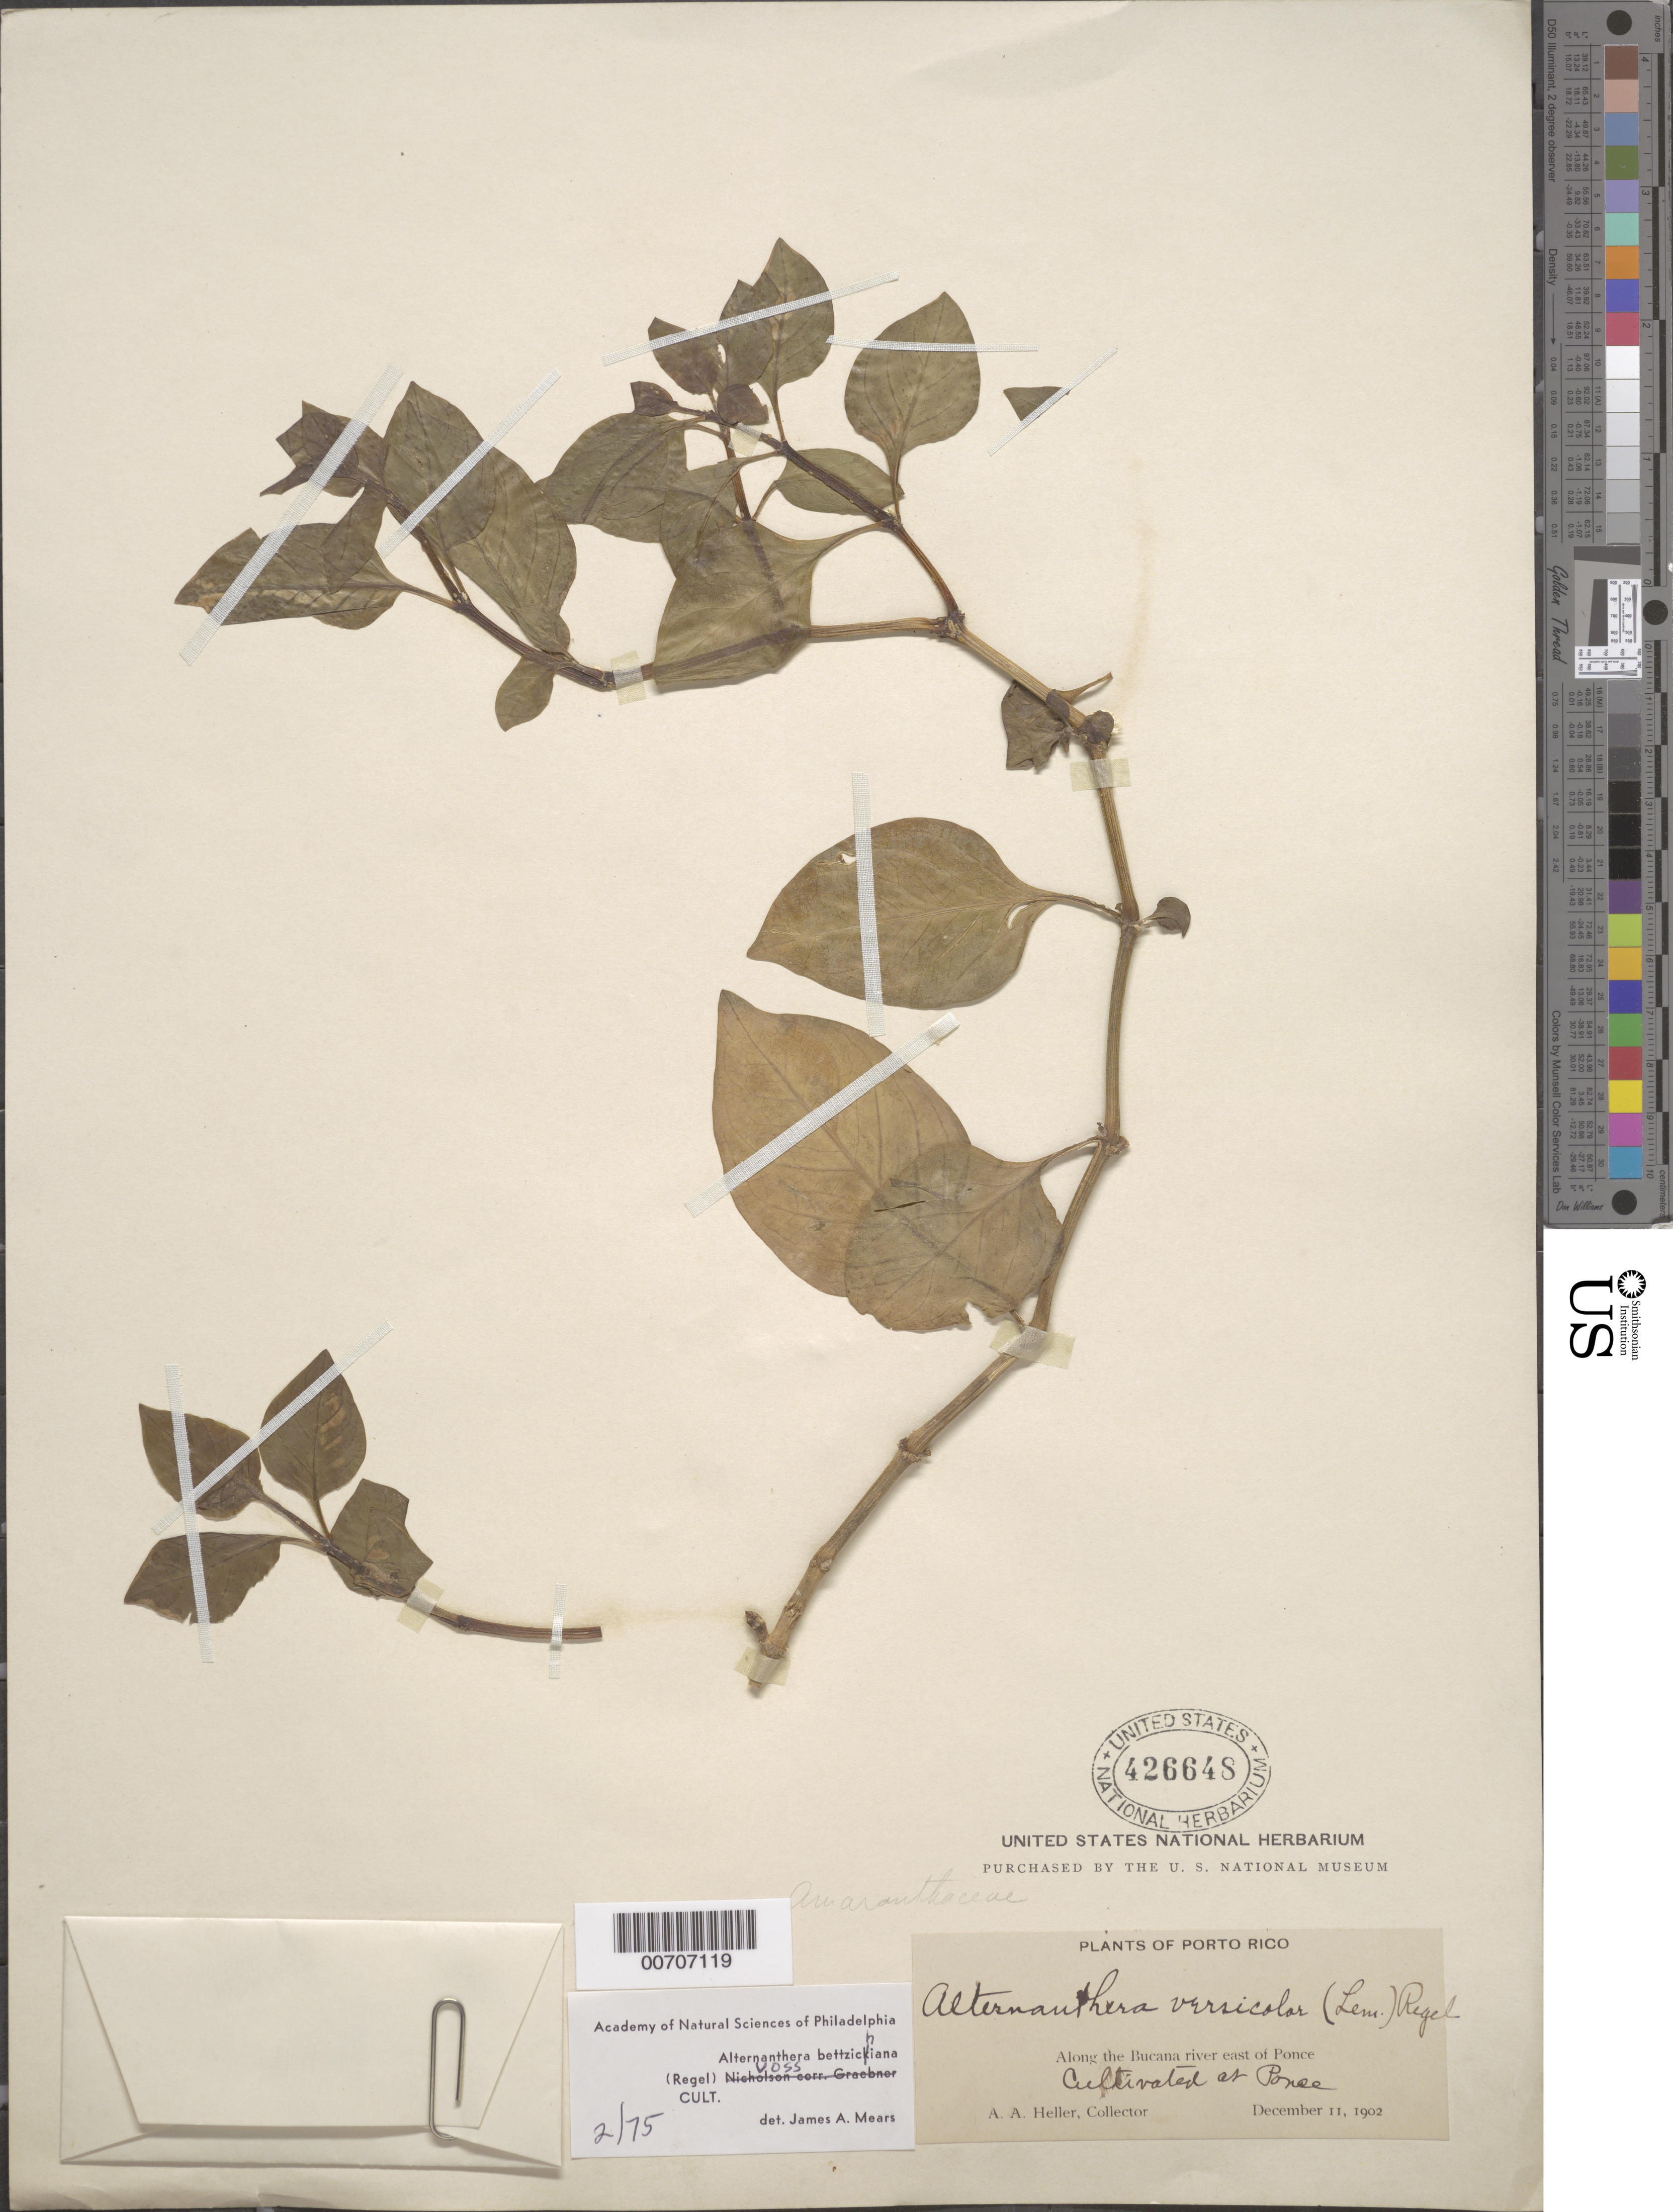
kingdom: Plantae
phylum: Tracheophyta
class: Magnoliopsida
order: Caryophyllales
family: Amaranthaceae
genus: Alternanthera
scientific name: Alternanthera bettzickiana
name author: (Regel) G. Nicholson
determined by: Mears, J. A., (PH), Academy of Natural Sciences of Philadelphia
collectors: A. A. Heller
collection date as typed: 11 Dec 1902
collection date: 1902-12-11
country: Puerto Rico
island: Greater Antilles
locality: Ponce, E of, along the Bucana R.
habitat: Cultivated along the Bucana River.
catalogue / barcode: US 426648